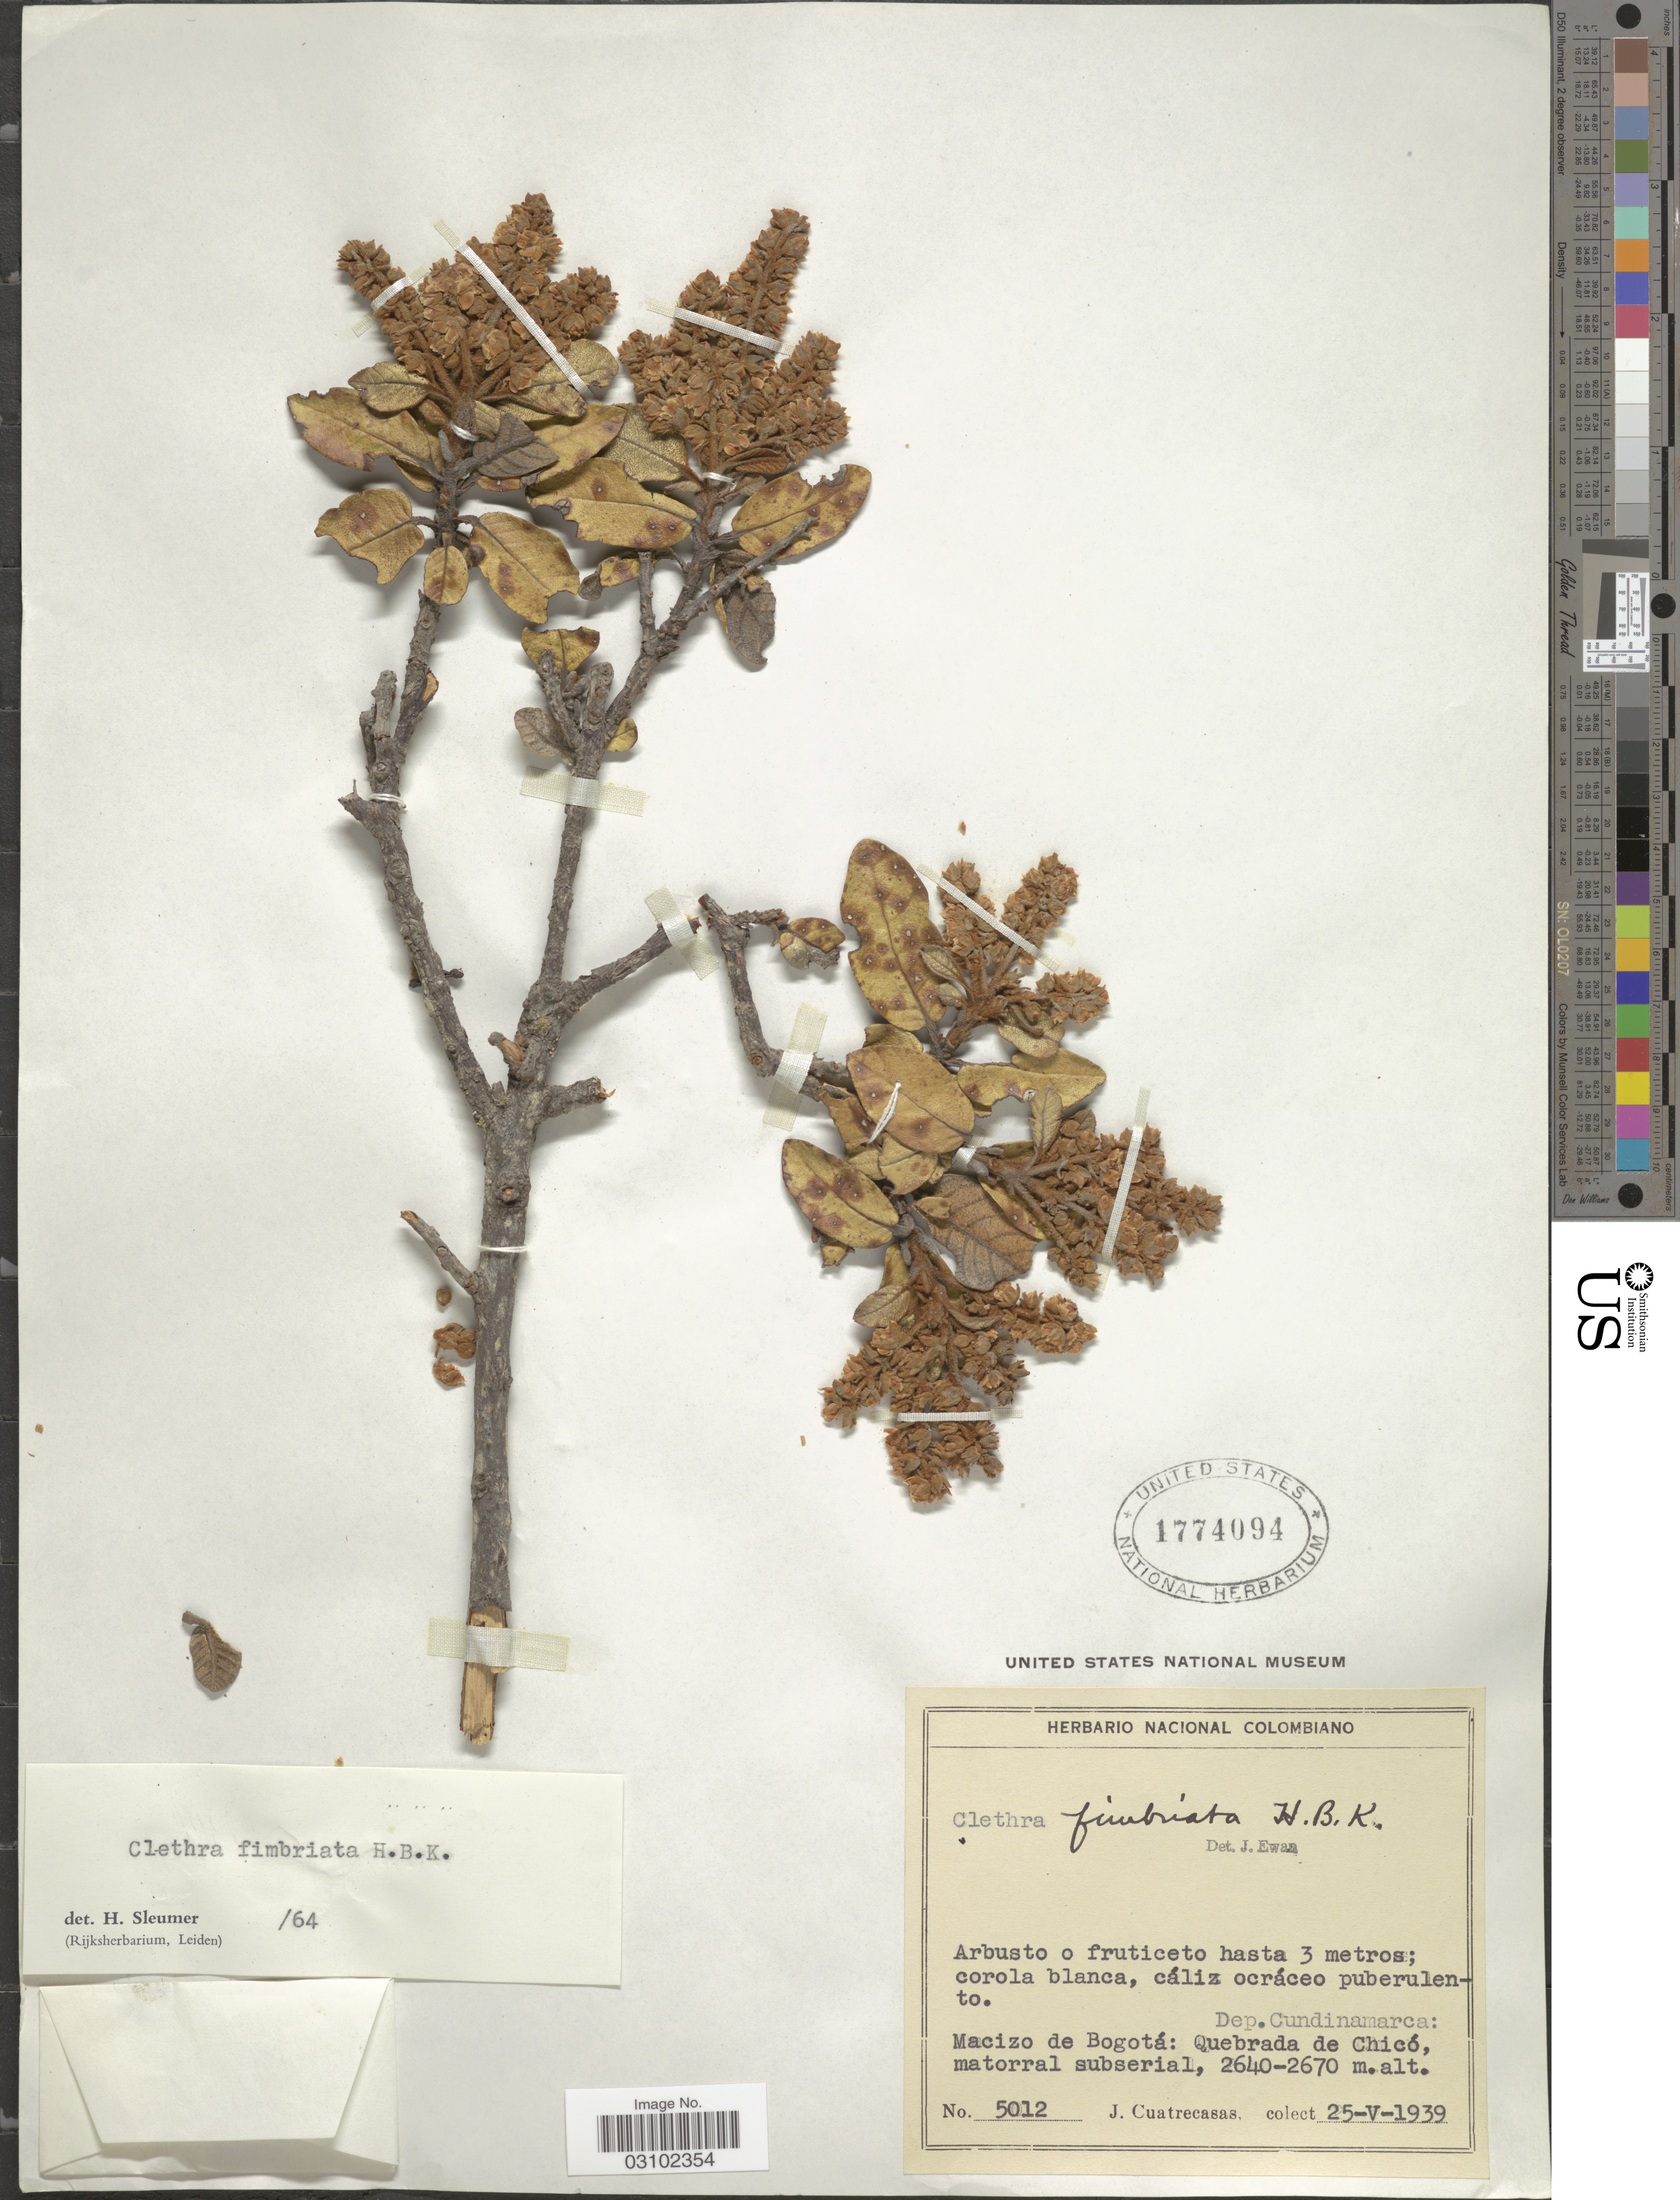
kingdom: Plantae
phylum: Tracheophyta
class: Magnoliopsida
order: Ericales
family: Clethraceae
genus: Clethra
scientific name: Clethra fimbriata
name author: Kunth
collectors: J. Cuatrecasas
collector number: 5012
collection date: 1939-05-25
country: Colombia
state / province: Cundinamarca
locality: Dep. Cundinamarca: Macizo de Bogotá: Quebrada de Chicó.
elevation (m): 2640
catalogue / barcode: US 1774094